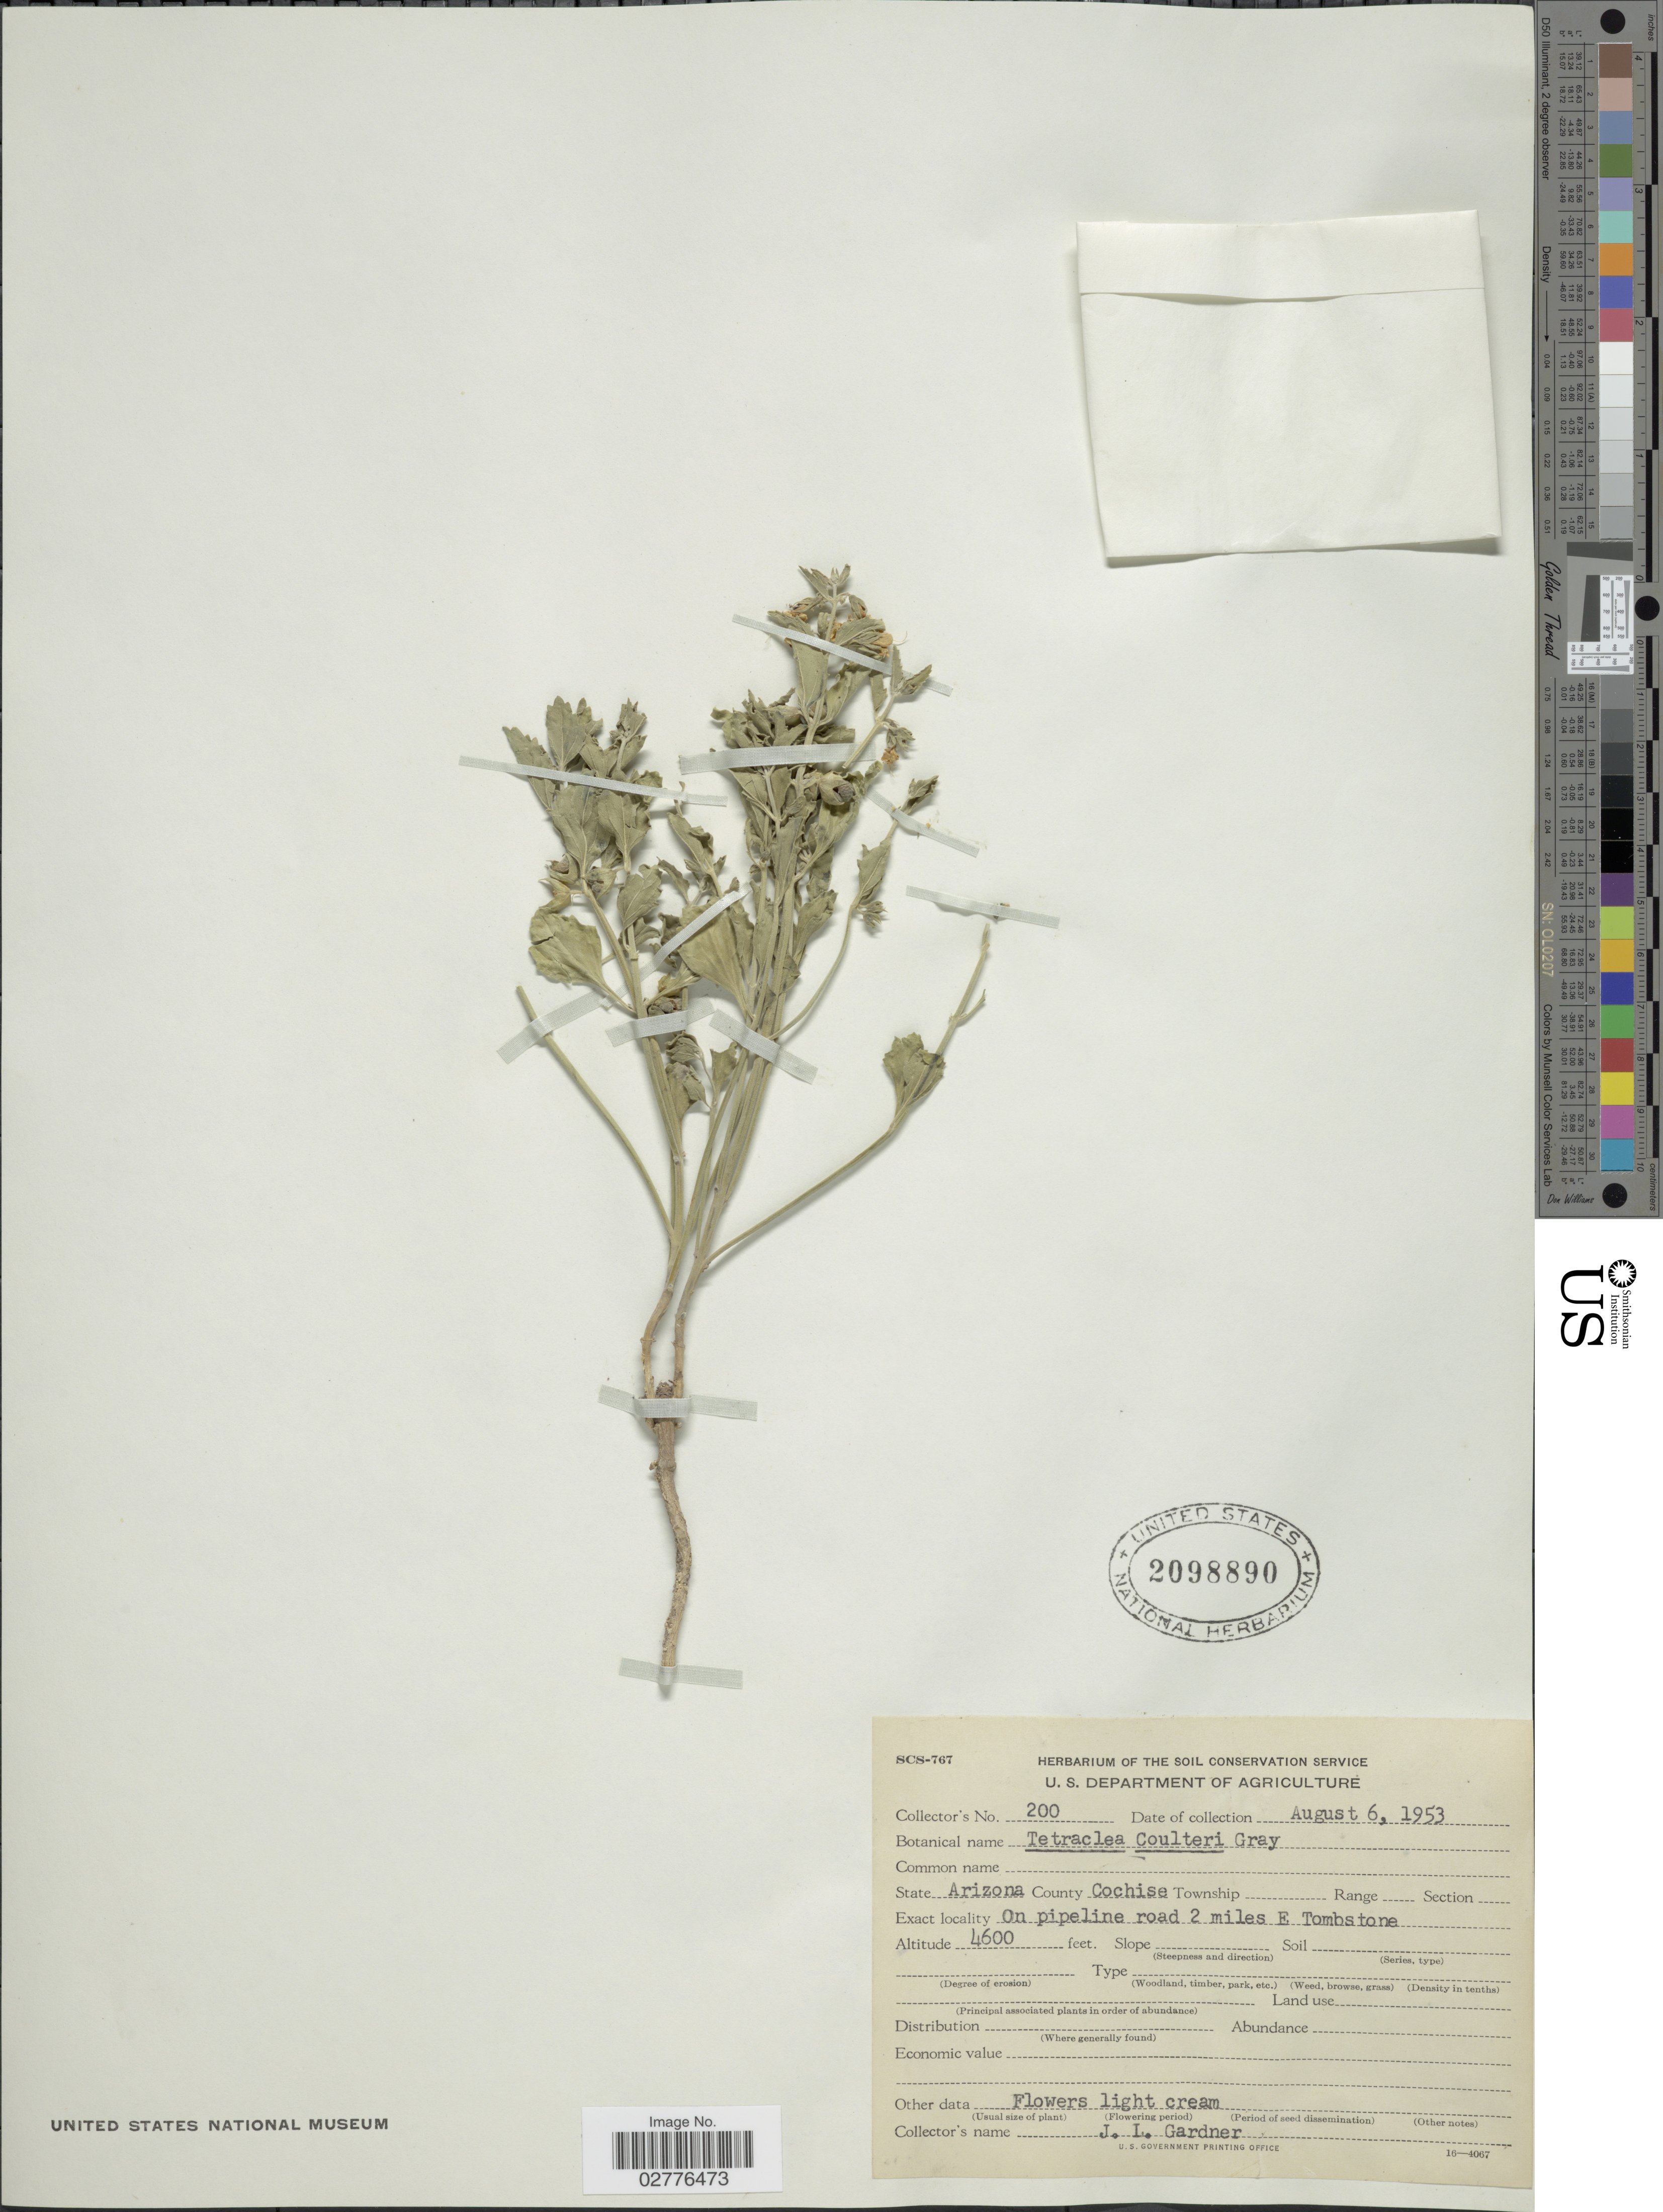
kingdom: Plantae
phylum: Tracheophyta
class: Magnoliopsida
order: Lamiales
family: Lamiaceae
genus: Tetraclea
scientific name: Tetraclea coulteri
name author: A. Gray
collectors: J. L. Gardner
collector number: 200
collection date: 1953-08-06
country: United States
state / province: Arizona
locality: County Cochise. On pipeline road 2 miles E Tombstone.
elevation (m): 1402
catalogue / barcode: US 2098890